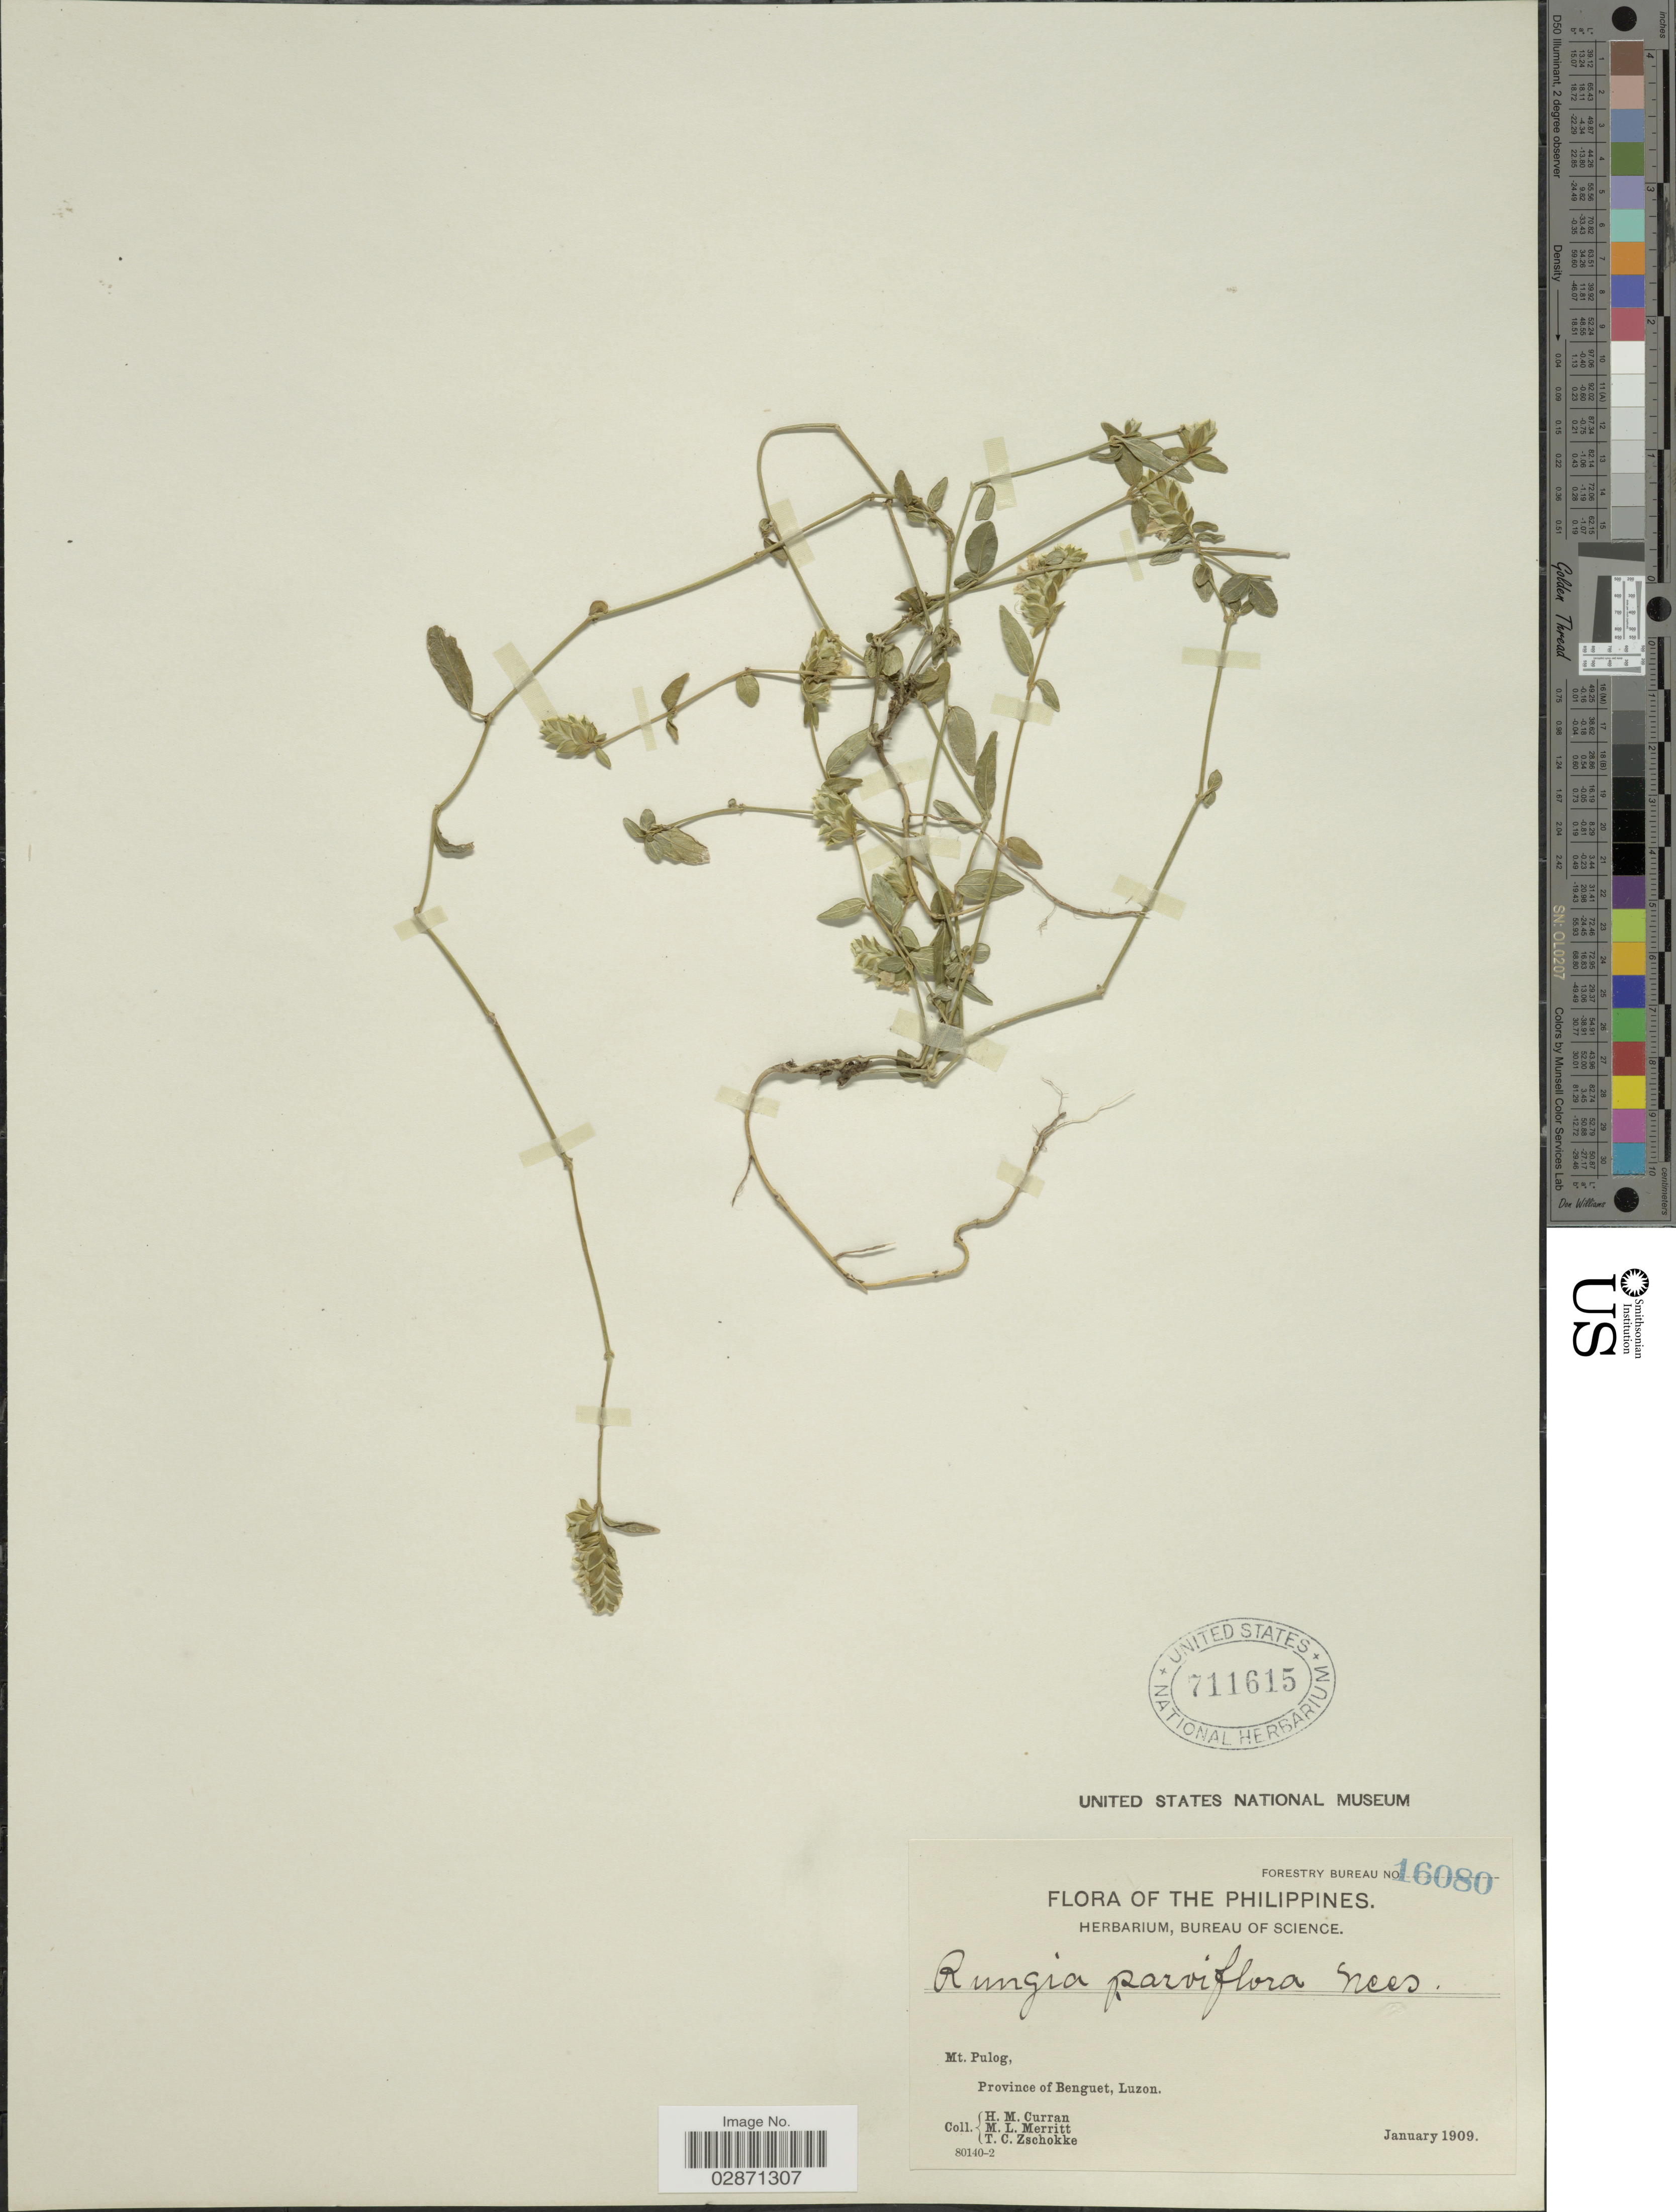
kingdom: Plantae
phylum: Tracheophyta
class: Magnoliopsida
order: Lamiales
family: Acanthaceae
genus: Rungia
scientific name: Rungia parviflora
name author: Nees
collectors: H. M. Curran, M. L. Merritt & T. C. Zschokke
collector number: Forestry Bureau 16080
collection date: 1909-01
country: Philippines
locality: Mt. Pulog, Province of Benguet, Luzon.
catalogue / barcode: US 711615